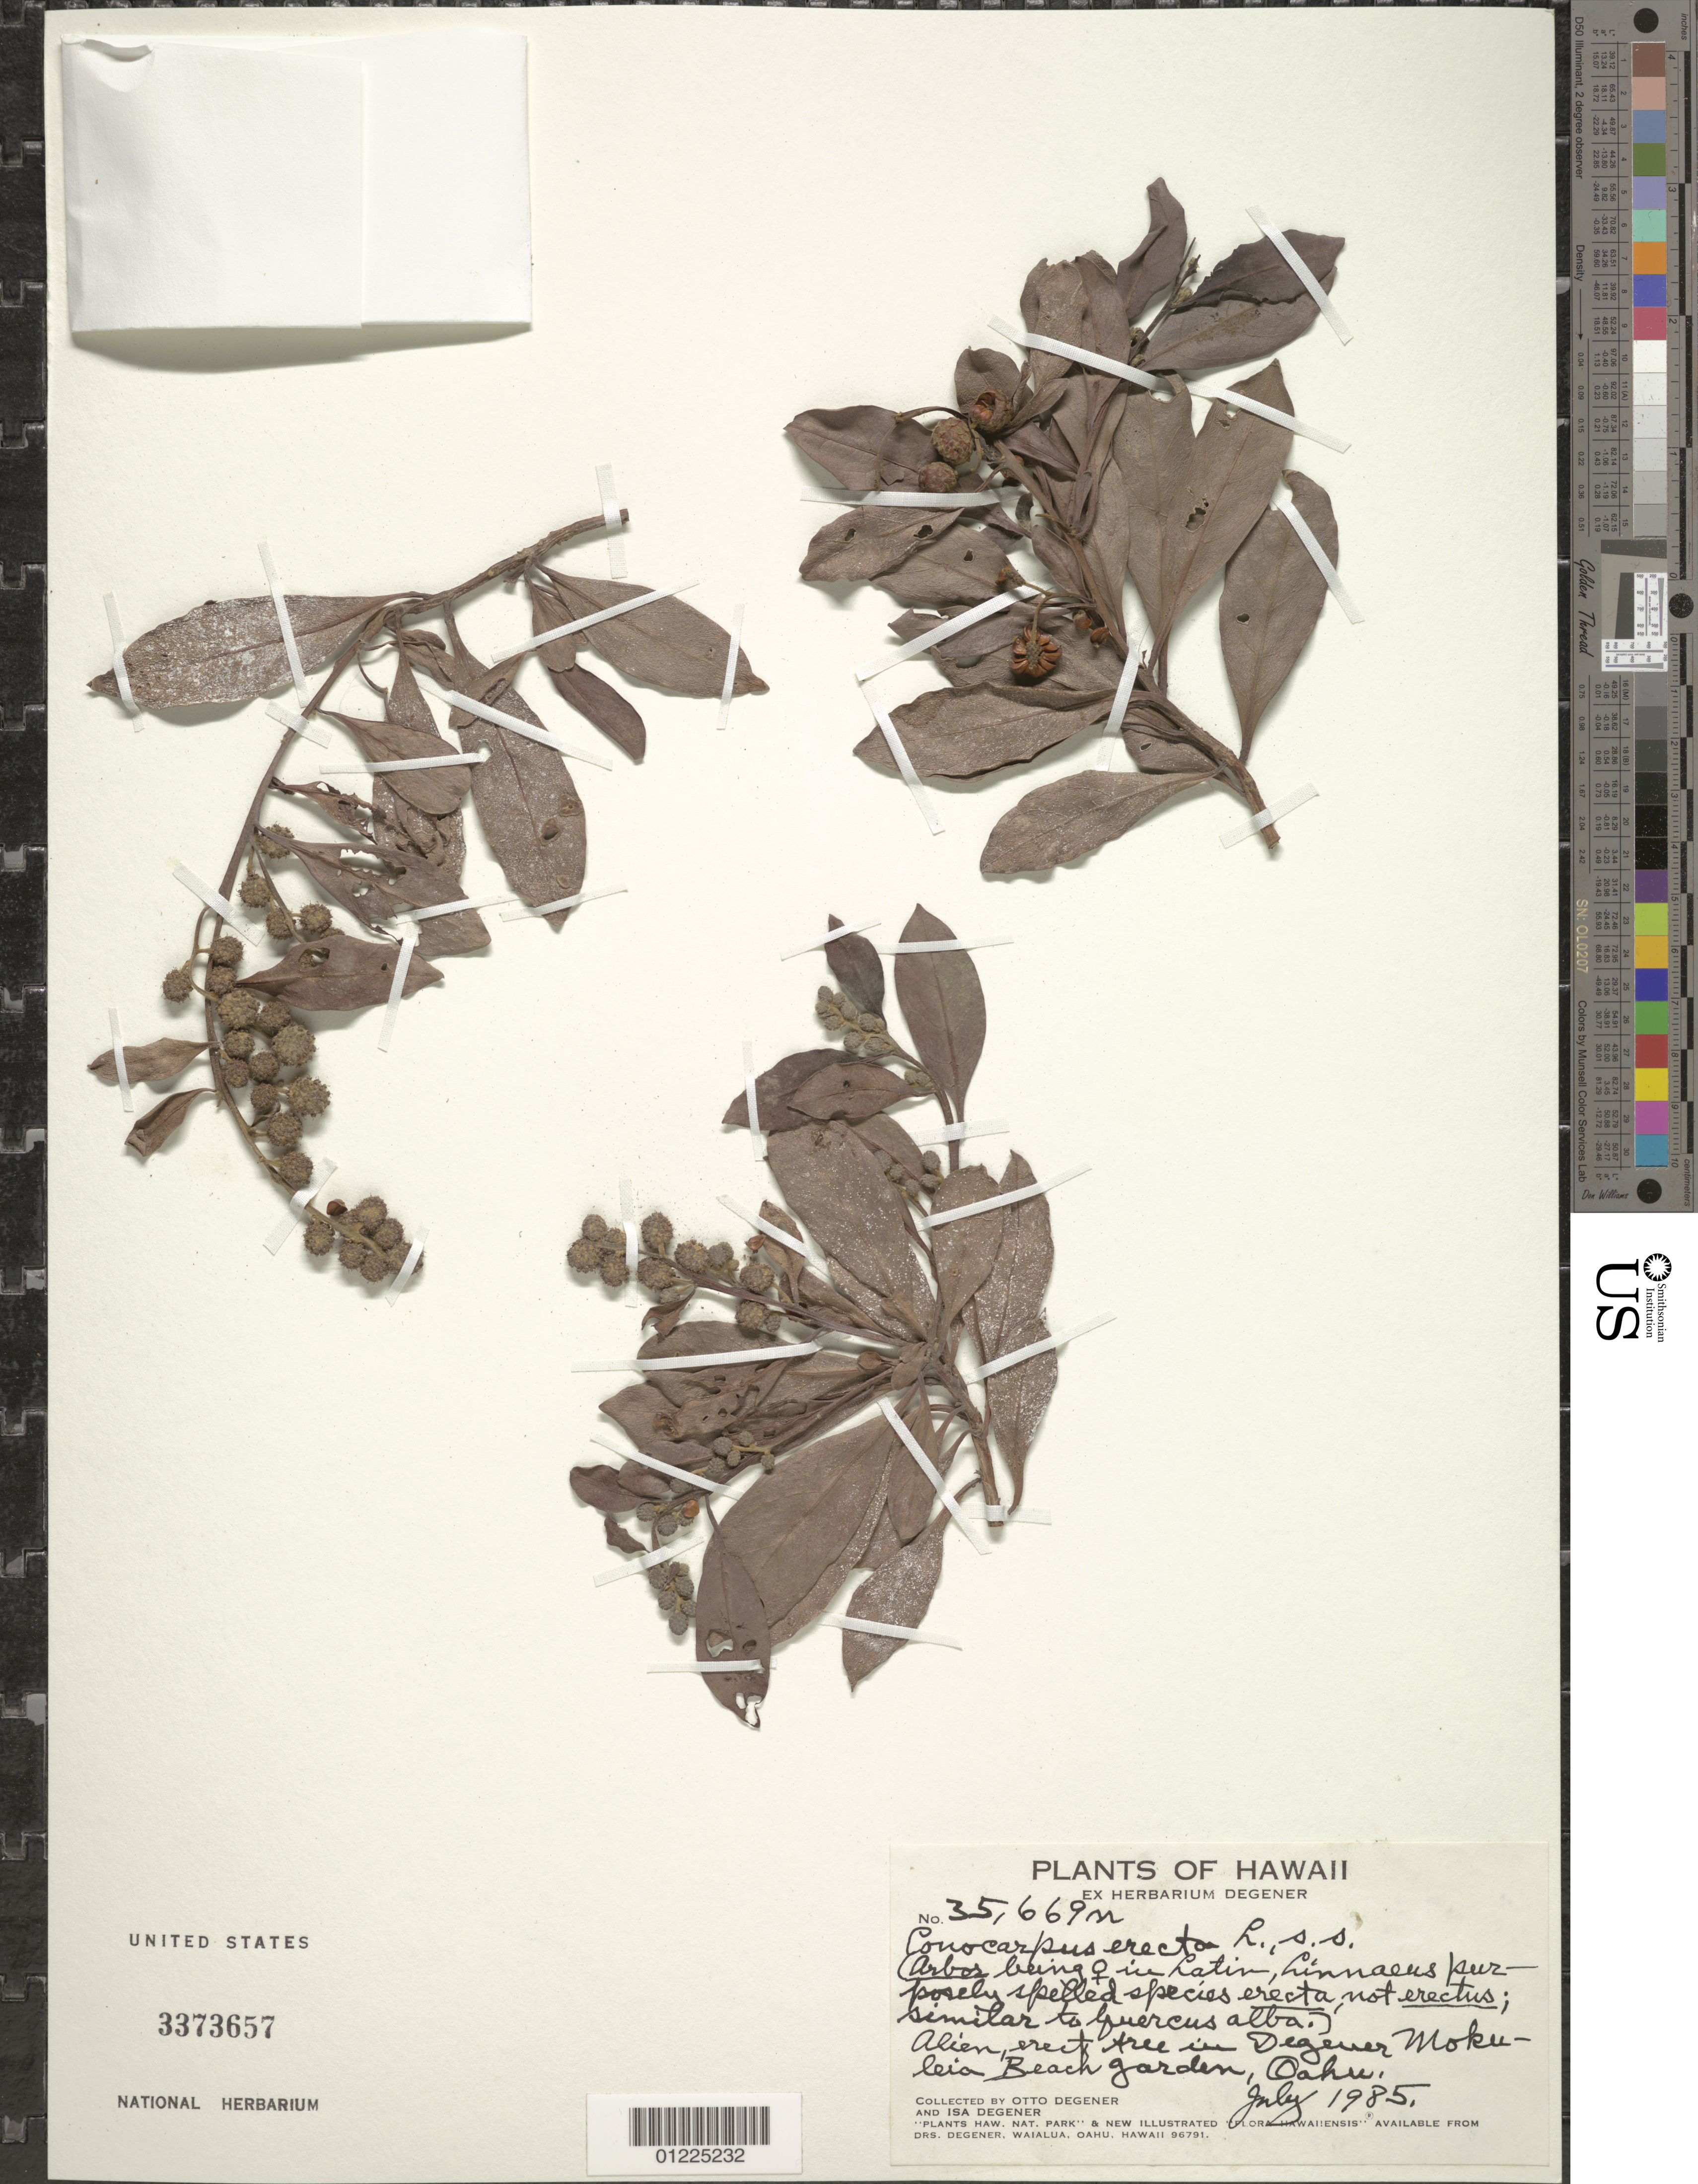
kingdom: Plantae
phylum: Tracheophyta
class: Magnoliopsida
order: Myrtales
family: Combretaceae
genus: Conocarpus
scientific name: Conocarpus erectus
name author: L.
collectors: O. Degener & I. Degener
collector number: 35,669M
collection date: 1985-07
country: United States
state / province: Hawaii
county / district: Honolulu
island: Oahu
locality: Beach garden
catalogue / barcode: US 3373657